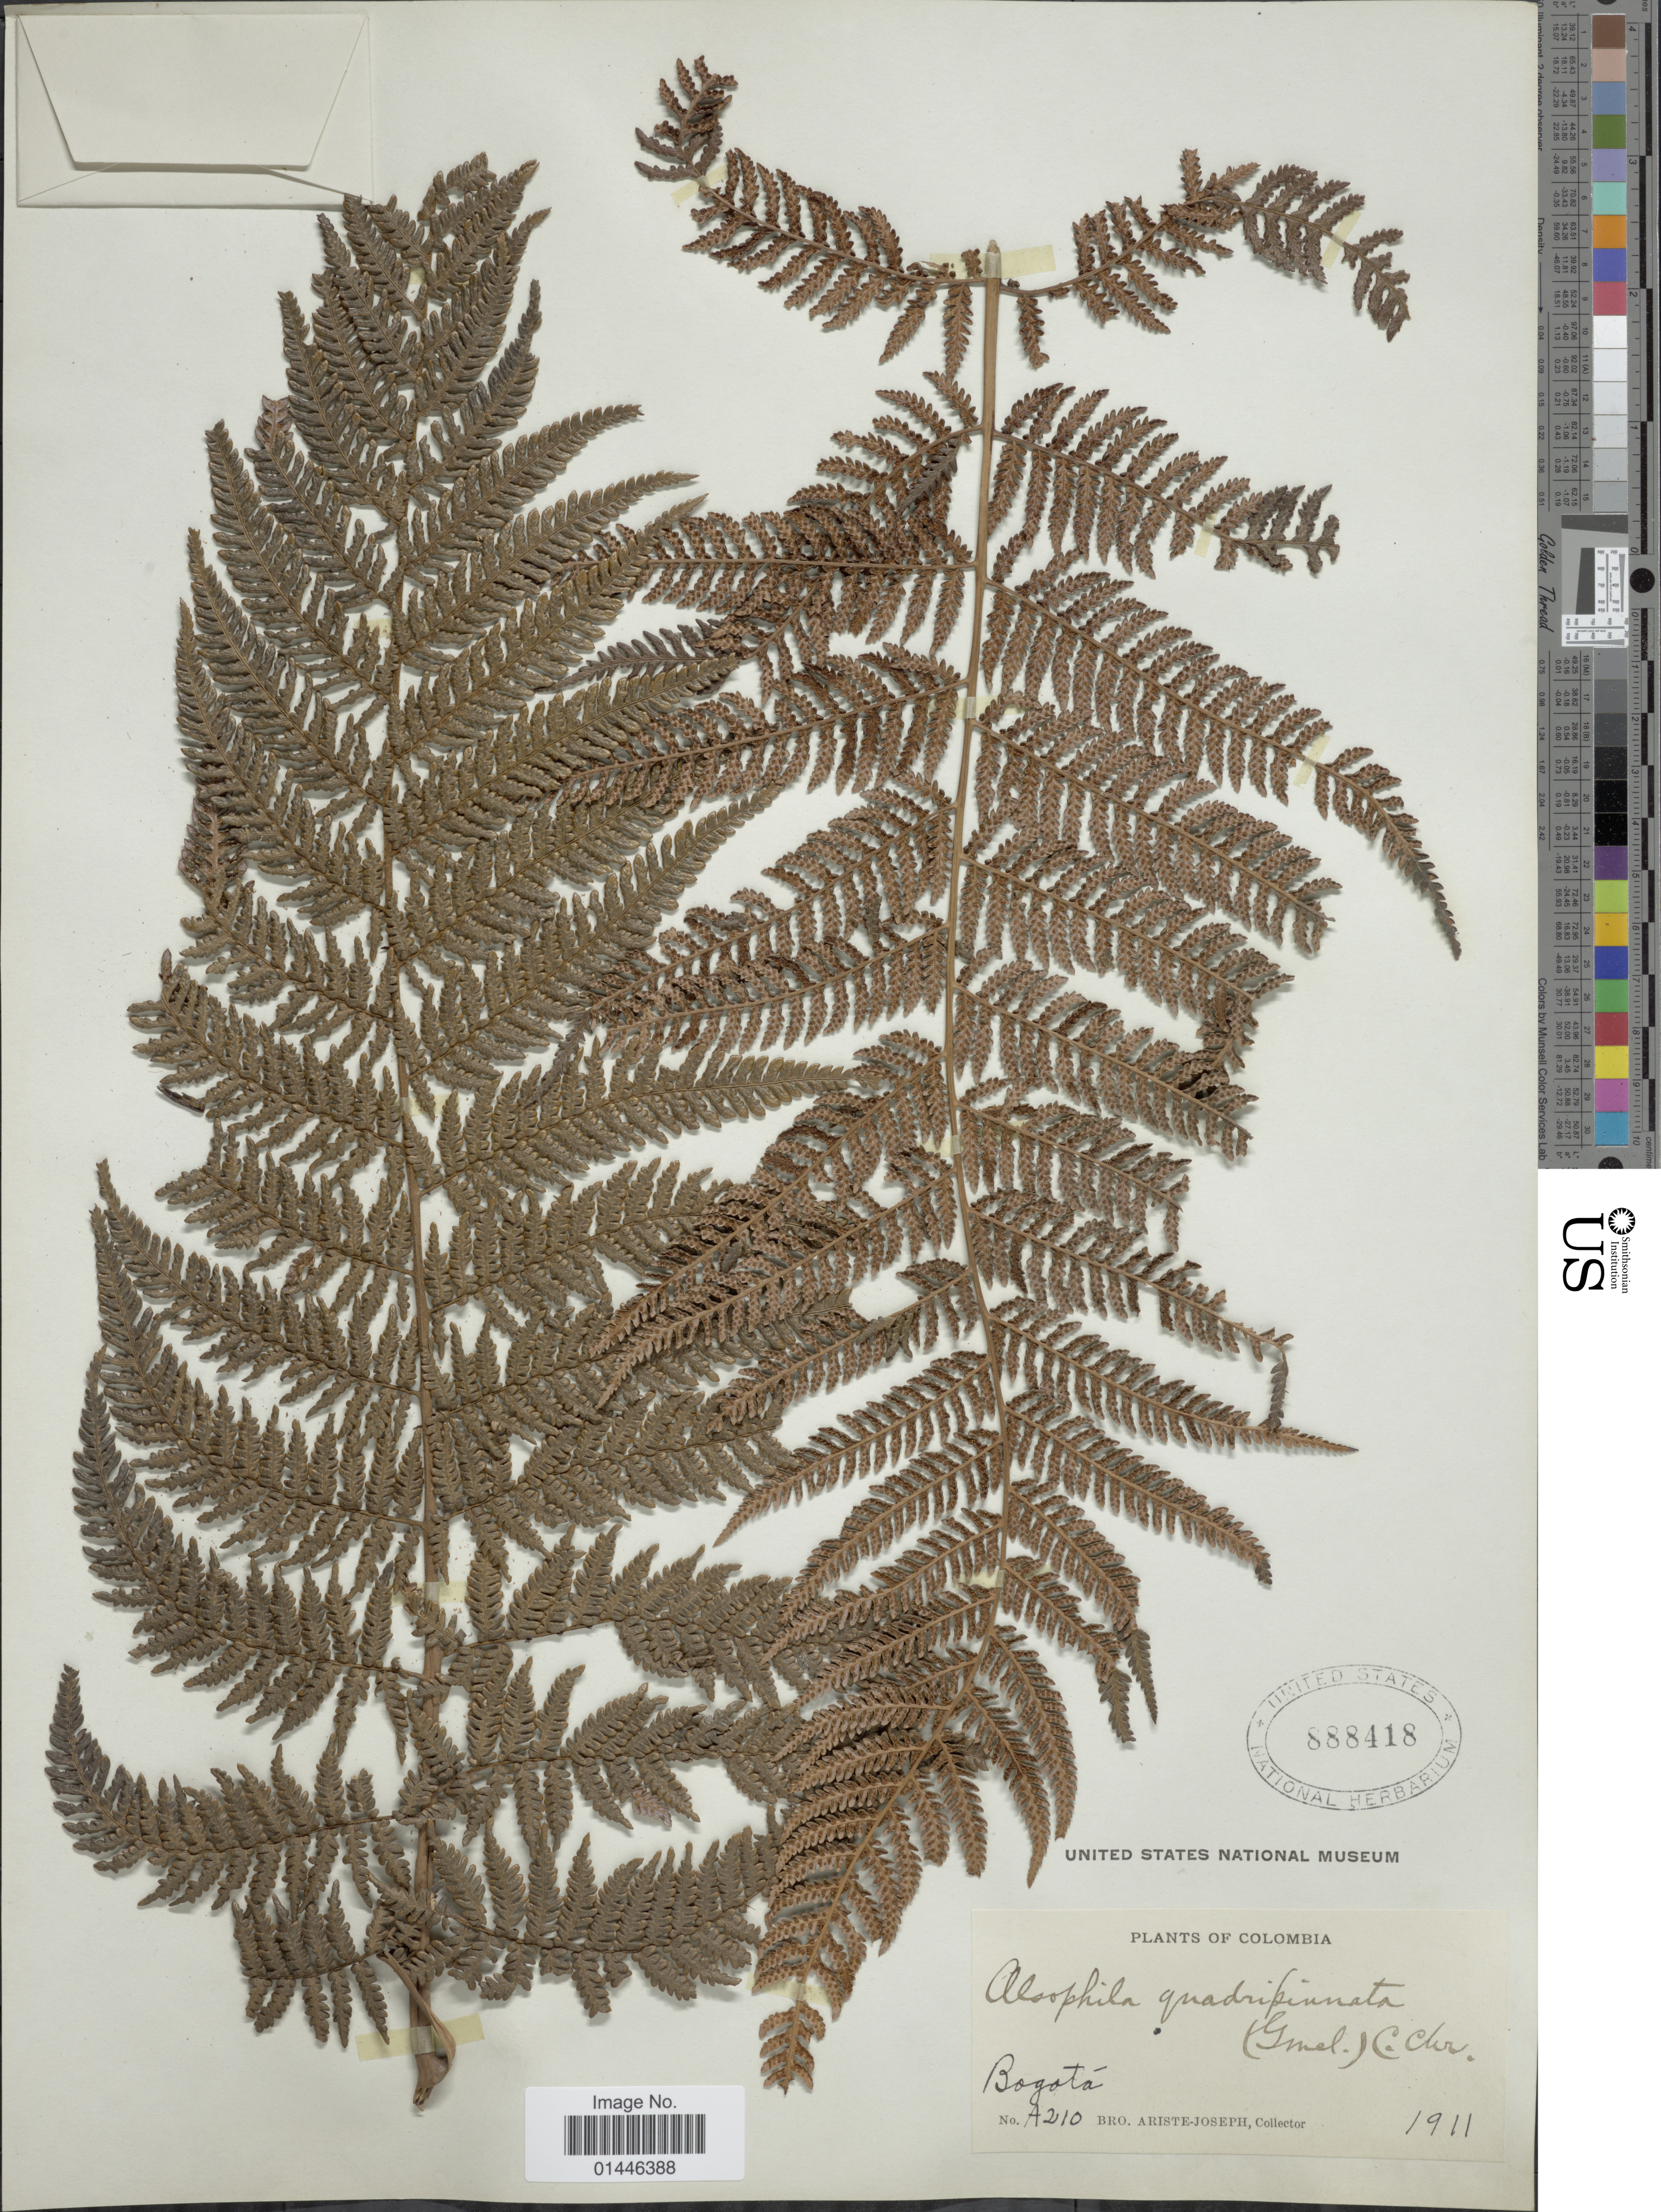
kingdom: Plantae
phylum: Tracheophyta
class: Polypodiopsida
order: Cyatheales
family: Dicksoniaceae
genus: Lophosoria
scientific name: Lophosoria quadripinnata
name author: (J.F. Gmel.) C. Chr.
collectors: Bro. Ariste-Joseph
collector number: A210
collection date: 1911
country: Colombia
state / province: Bogota D.C.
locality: Bogotá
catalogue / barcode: US 888418